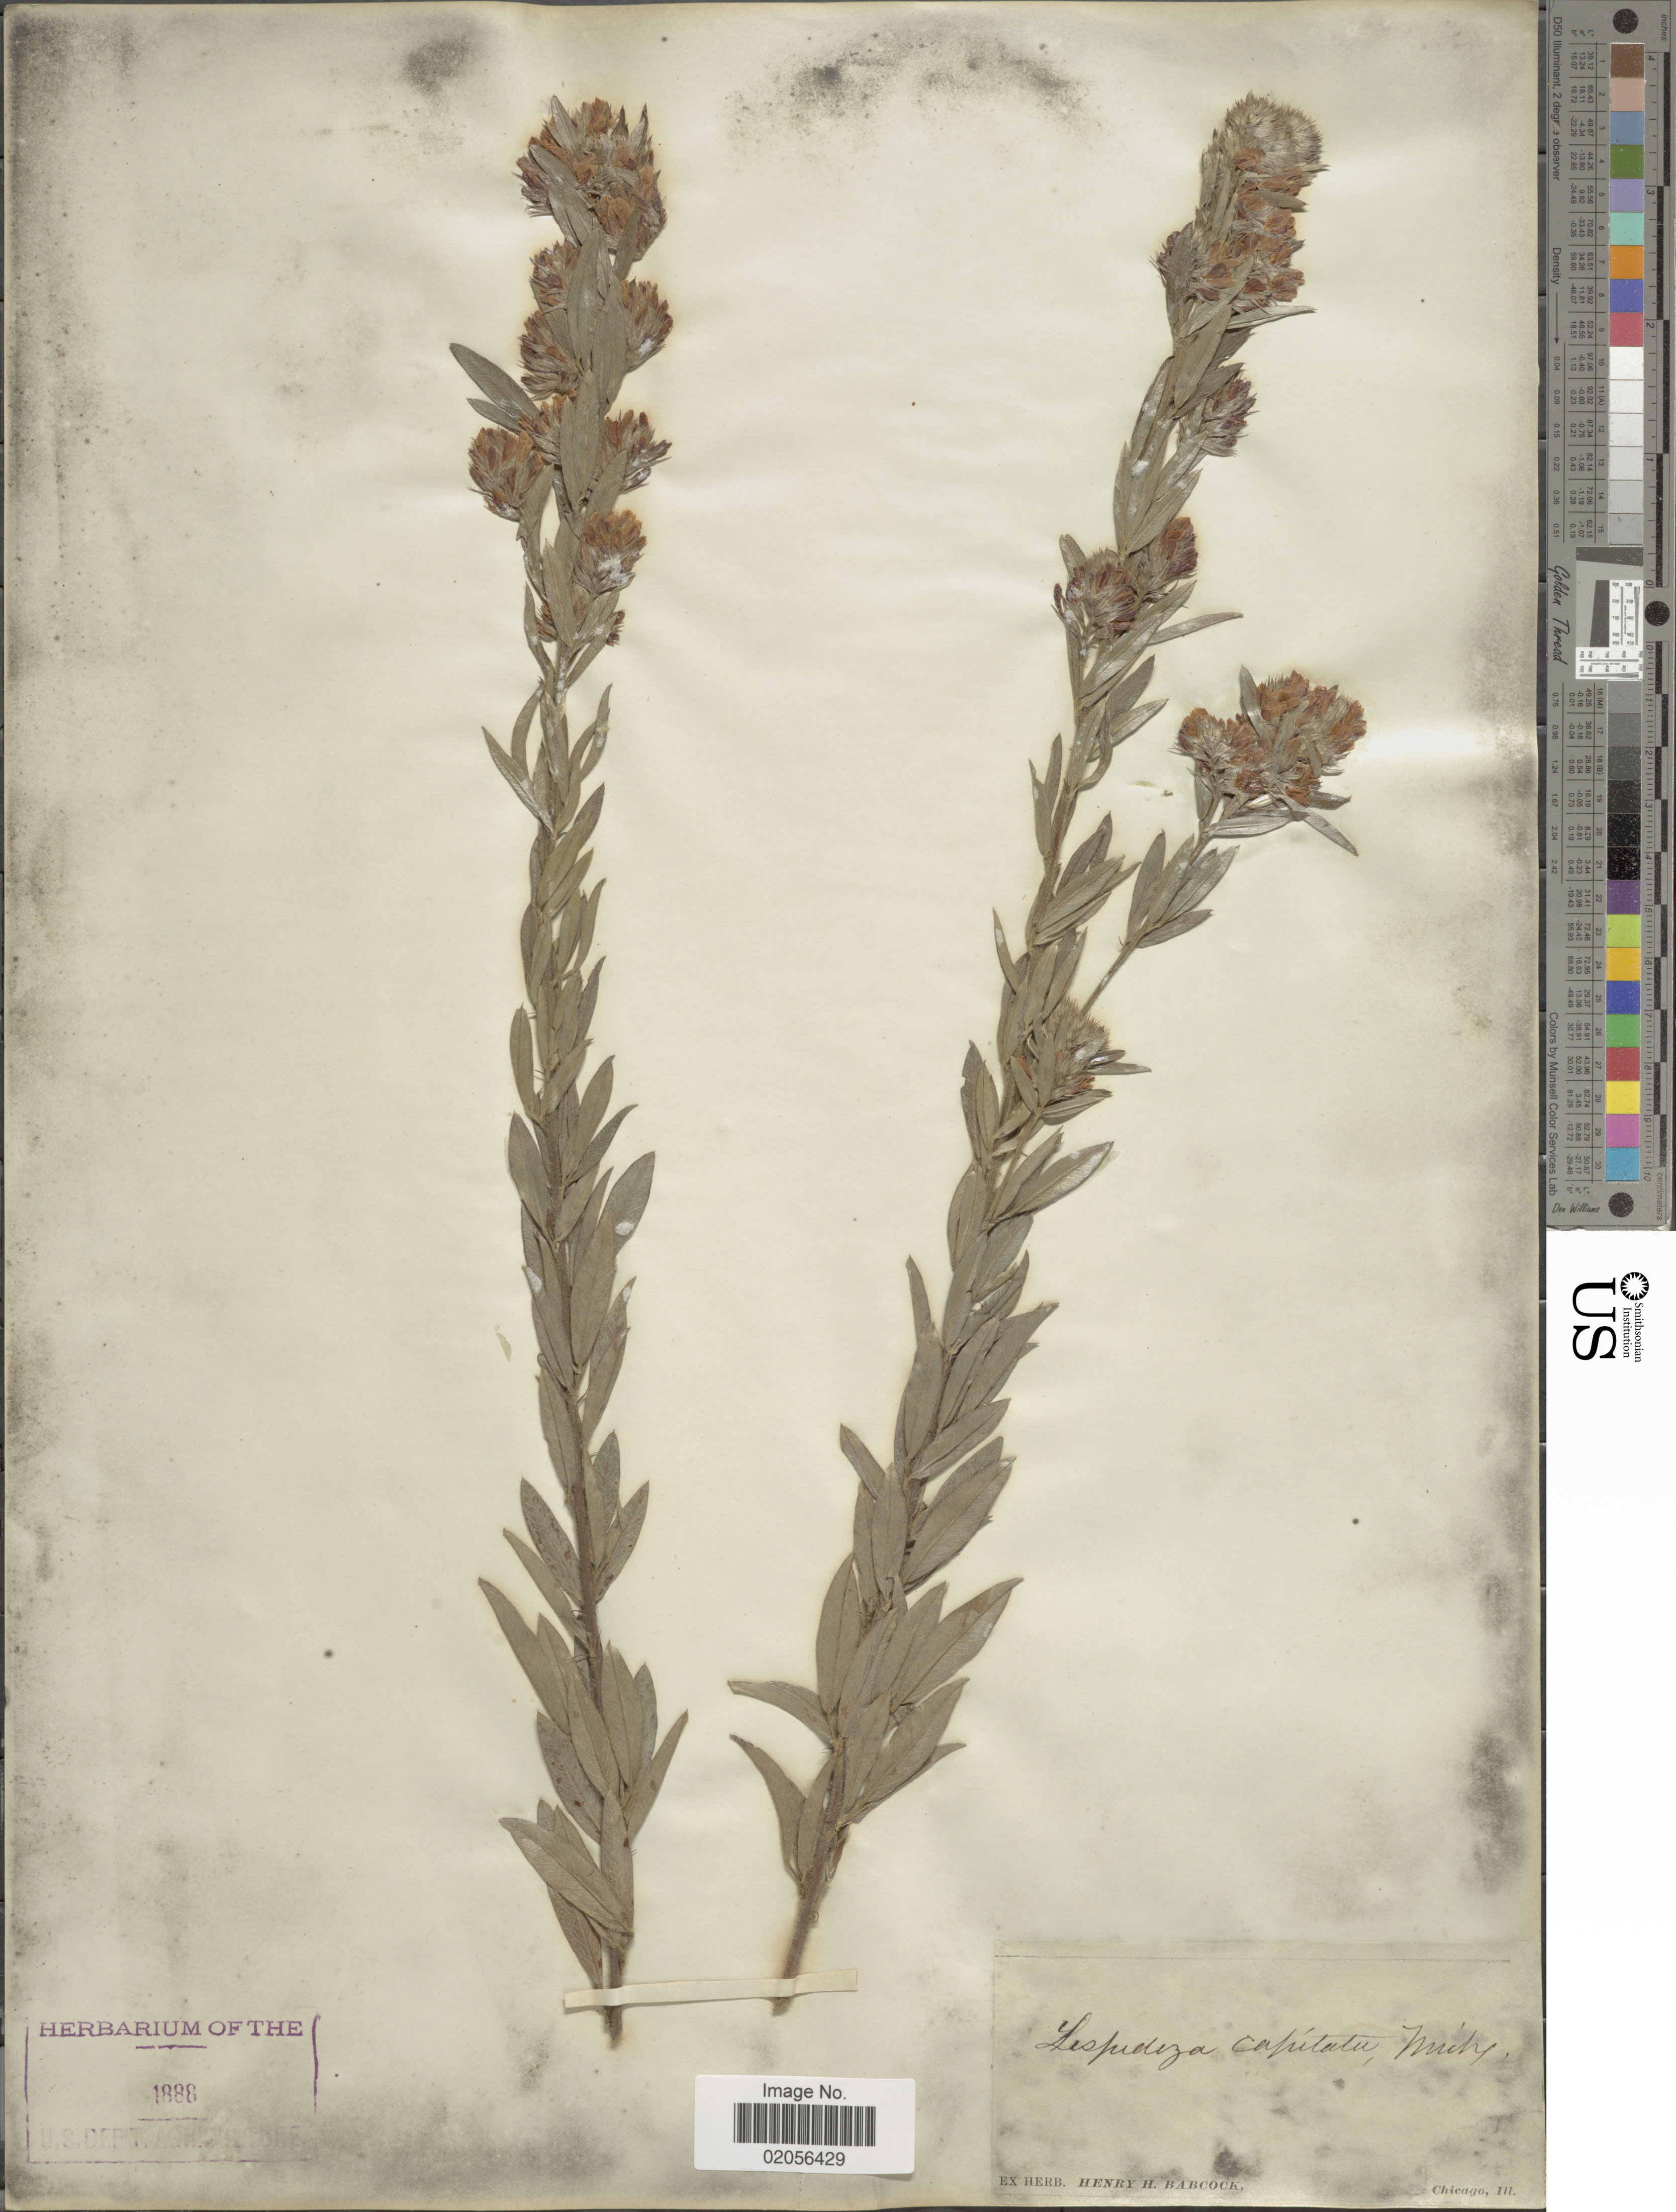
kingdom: Plantae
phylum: Tracheophyta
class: Magnoliopsida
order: Fabales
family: Fabaceae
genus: Lespedeza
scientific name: Lespedeza capitata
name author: Michx.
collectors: ex herb. Henry Homes Babcock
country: United States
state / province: Illinois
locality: Chicago